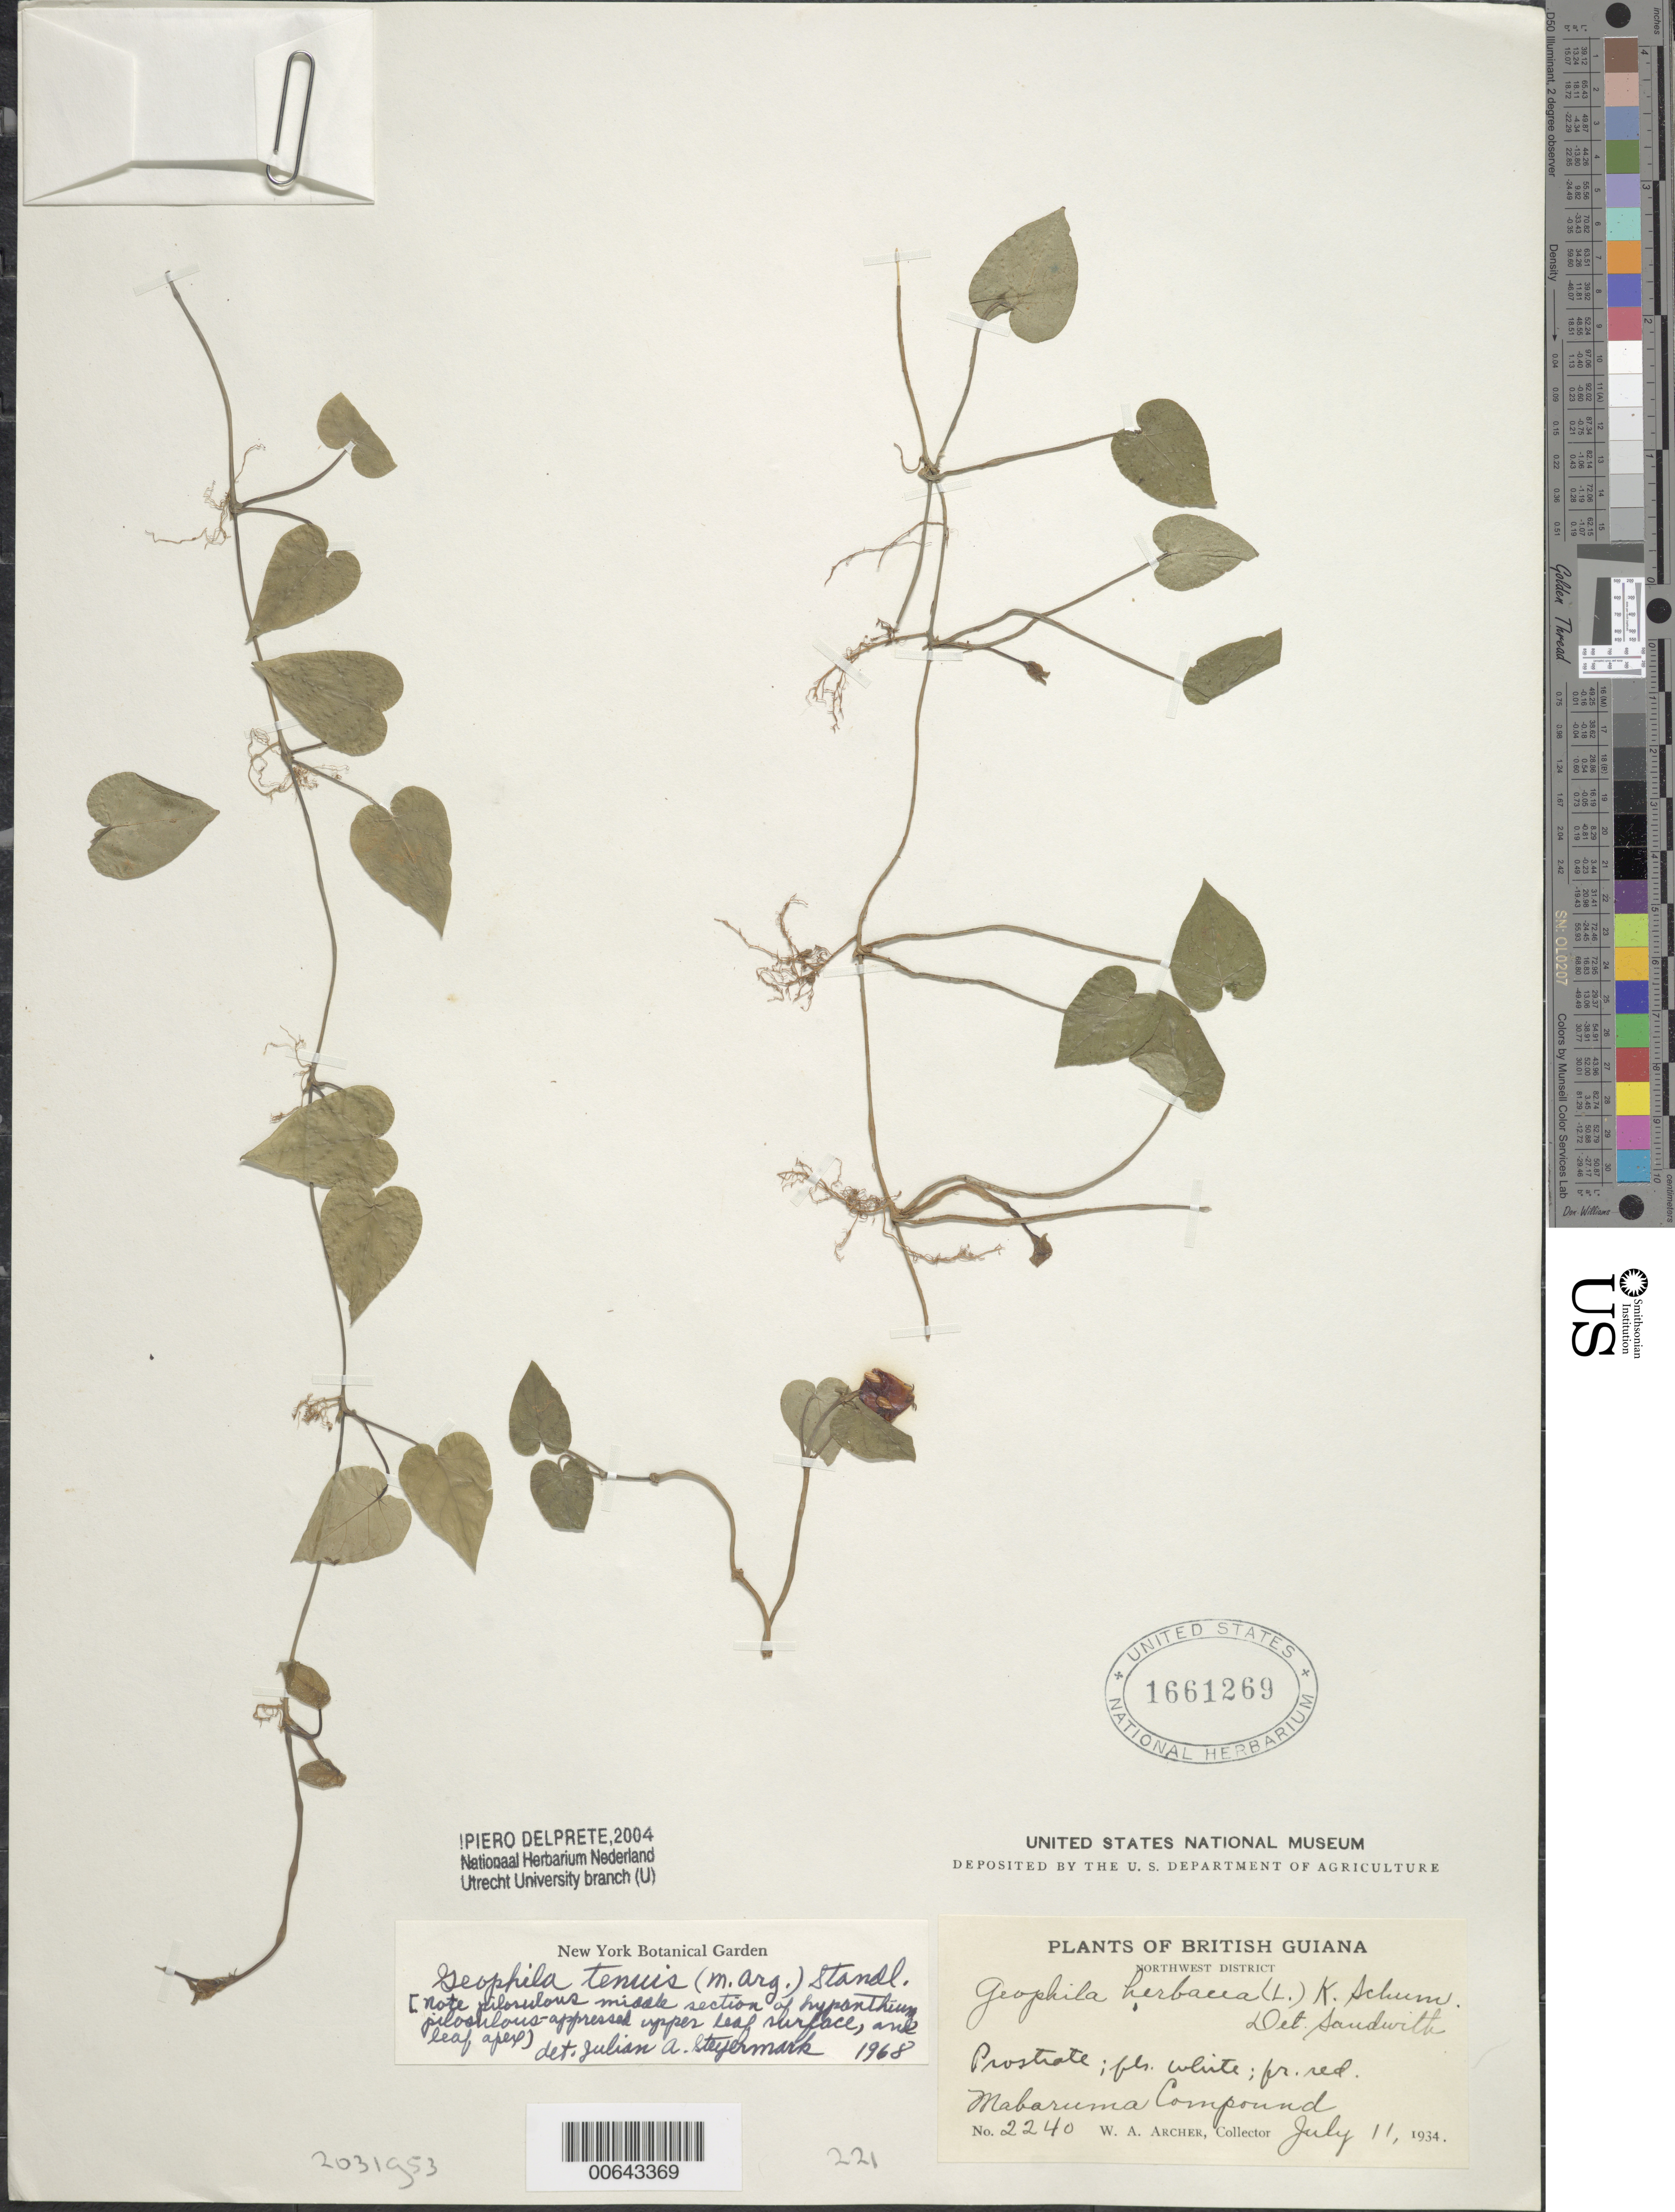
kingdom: Plantae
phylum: Tracheophyta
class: Magnoliopsida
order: Gentianales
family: Rubiaceae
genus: Geophila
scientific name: Geophila tenuis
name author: (Müll. Arg.) Standl.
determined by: Steyermark, Julian A., (VEN)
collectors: W. A. Archer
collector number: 2240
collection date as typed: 11-Jul-34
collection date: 1934-07-11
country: Guyana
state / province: Barima-Waini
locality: Mabaruma Compound, NW Dist.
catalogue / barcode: US 1661269